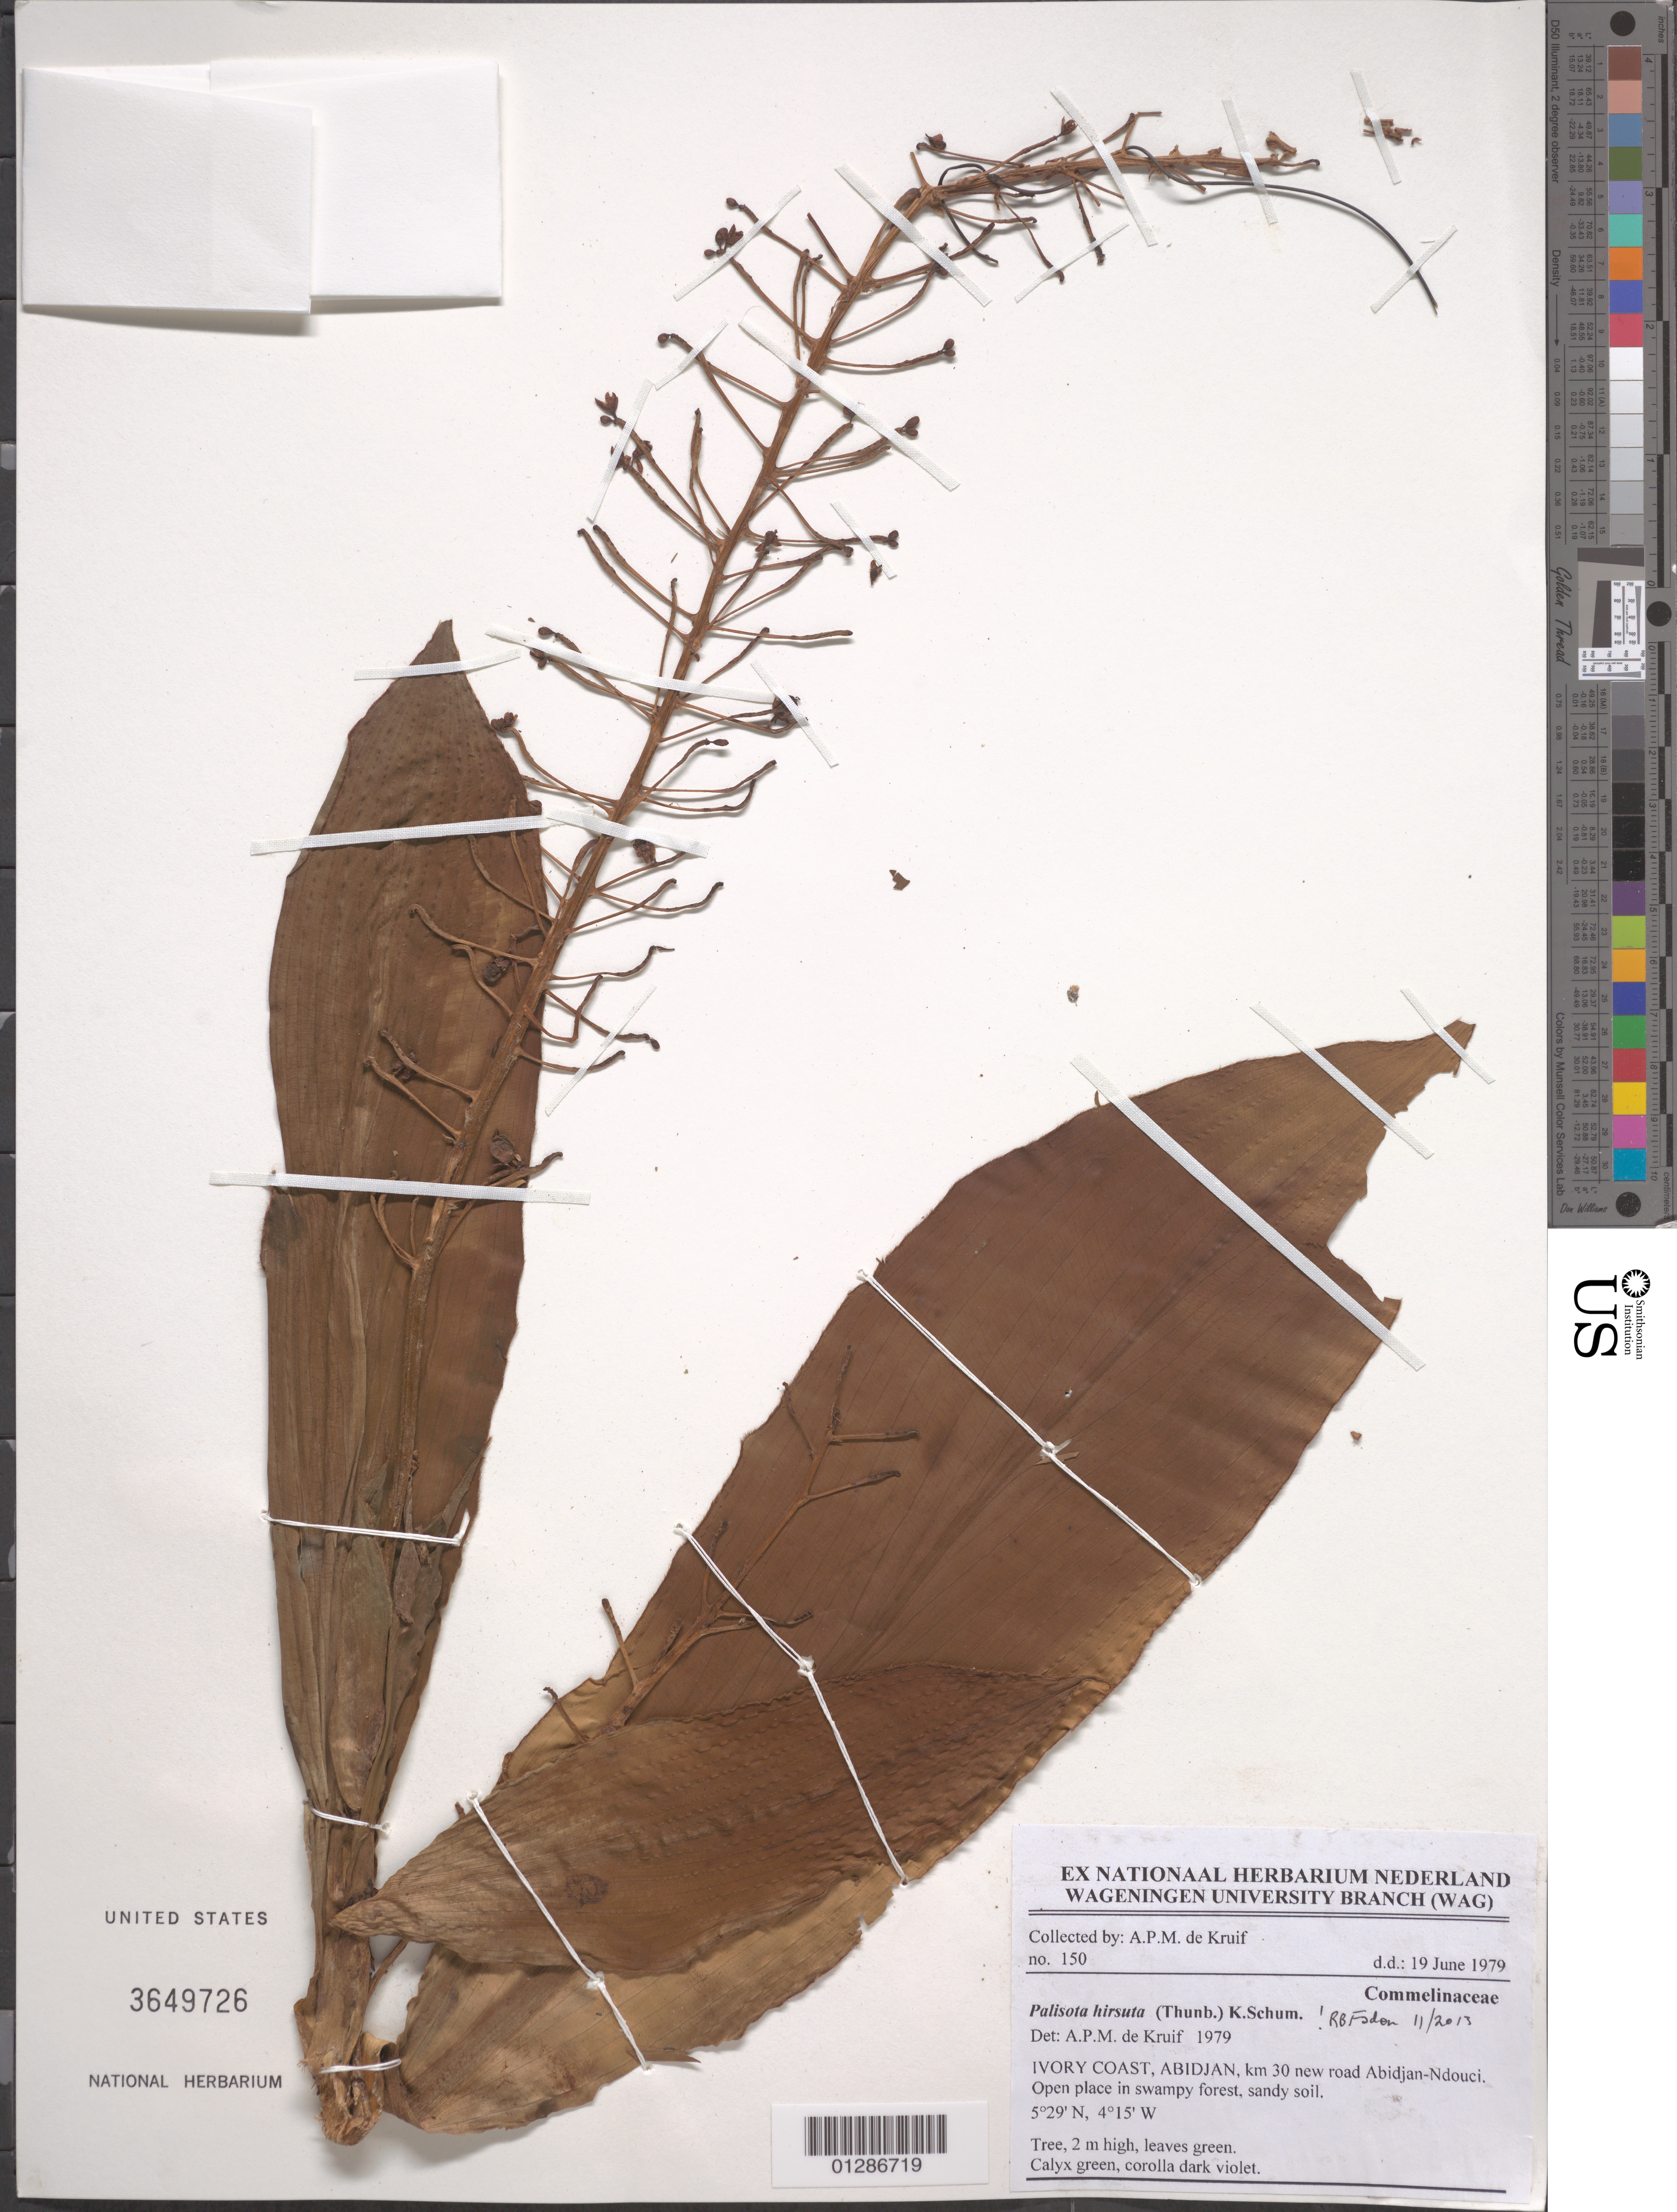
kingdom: Plantae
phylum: Tracheophyta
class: Liliopsida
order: Commelinales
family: Commelinaceae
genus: Palisota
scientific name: Palisota hirsuta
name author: (Thunb.) K. Schum.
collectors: A. P. de Kruif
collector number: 150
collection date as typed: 19 Jun 1979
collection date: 1979-06-19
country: Ivory Coast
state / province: Abidjan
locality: Km 30 new road Abidjan-Ndouci.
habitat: Tree.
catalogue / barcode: US 3649726